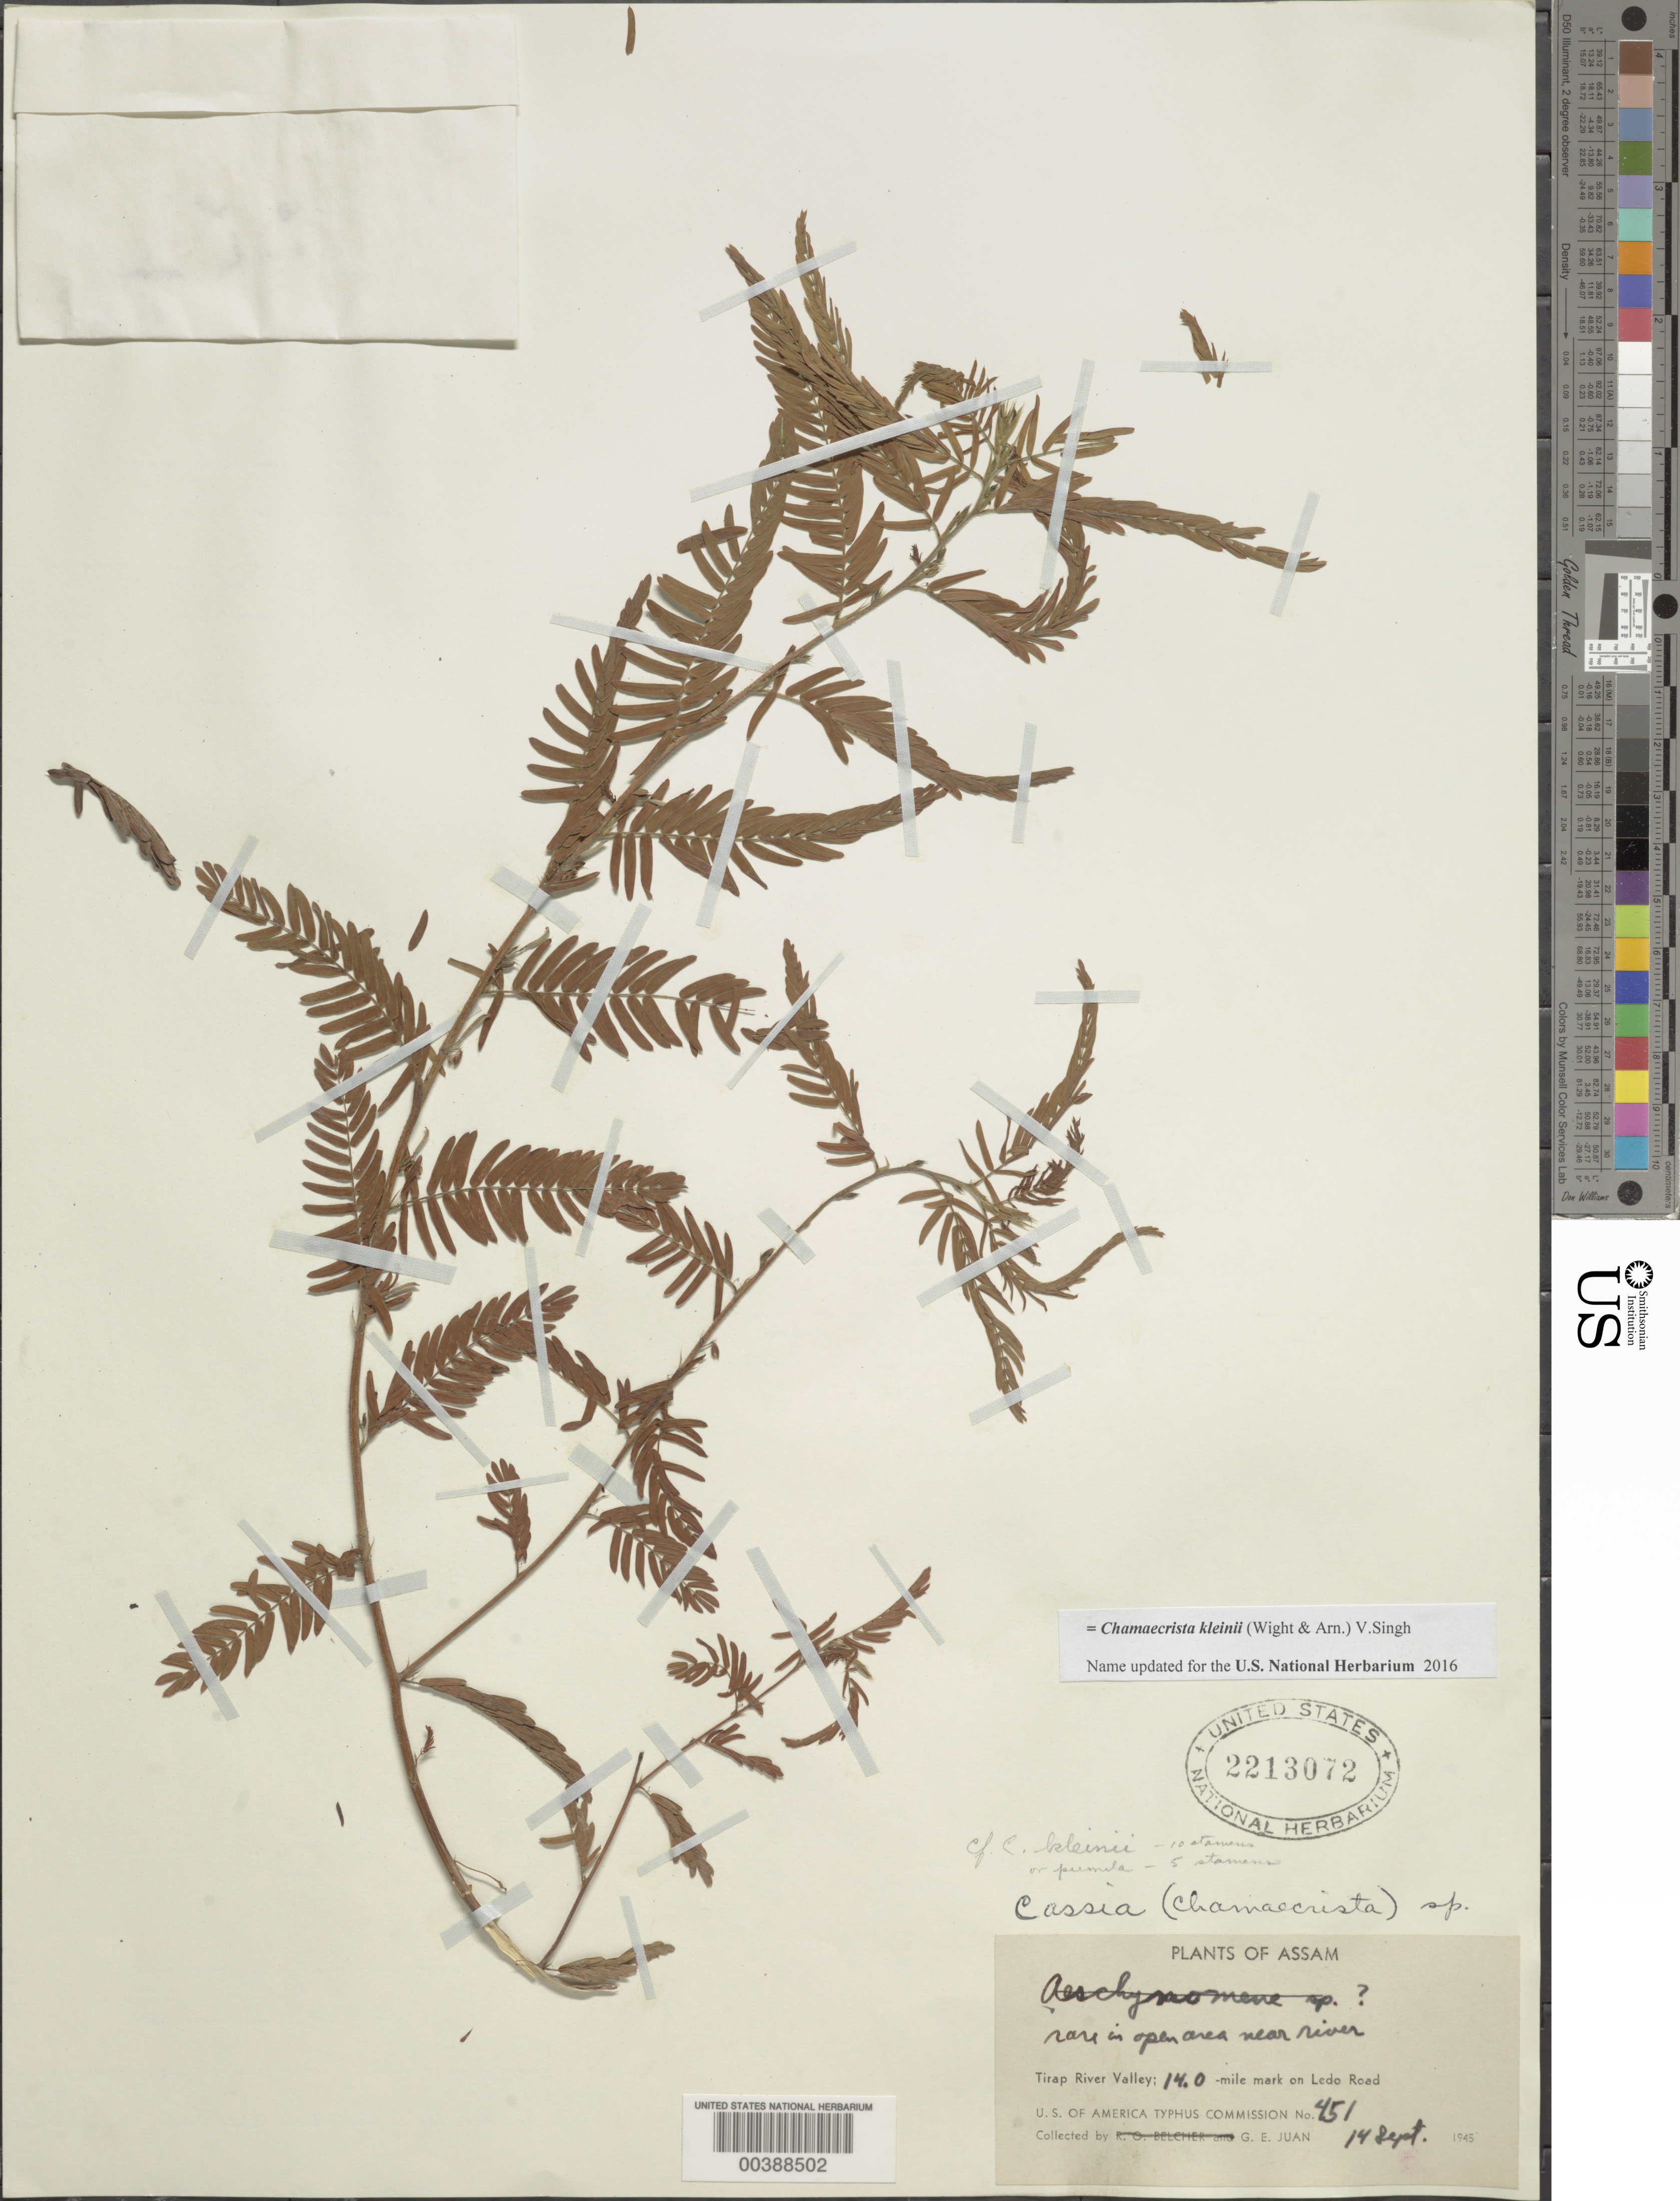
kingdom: Plantae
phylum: Tracheophyta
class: Magnoliopsida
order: Fabales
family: Fabaceae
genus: Chamaecrista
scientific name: Chamaecrista nictitans var. glabrata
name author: (Vogel) H.S. Irwin & Barneby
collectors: G. Juan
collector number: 451 USA Typhus Comm.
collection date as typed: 14 Sep 1945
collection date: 1945-09-14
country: India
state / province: Assam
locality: Tirap river valley; 14 mi mark on ledo road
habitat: Open area near river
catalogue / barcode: US 2213072